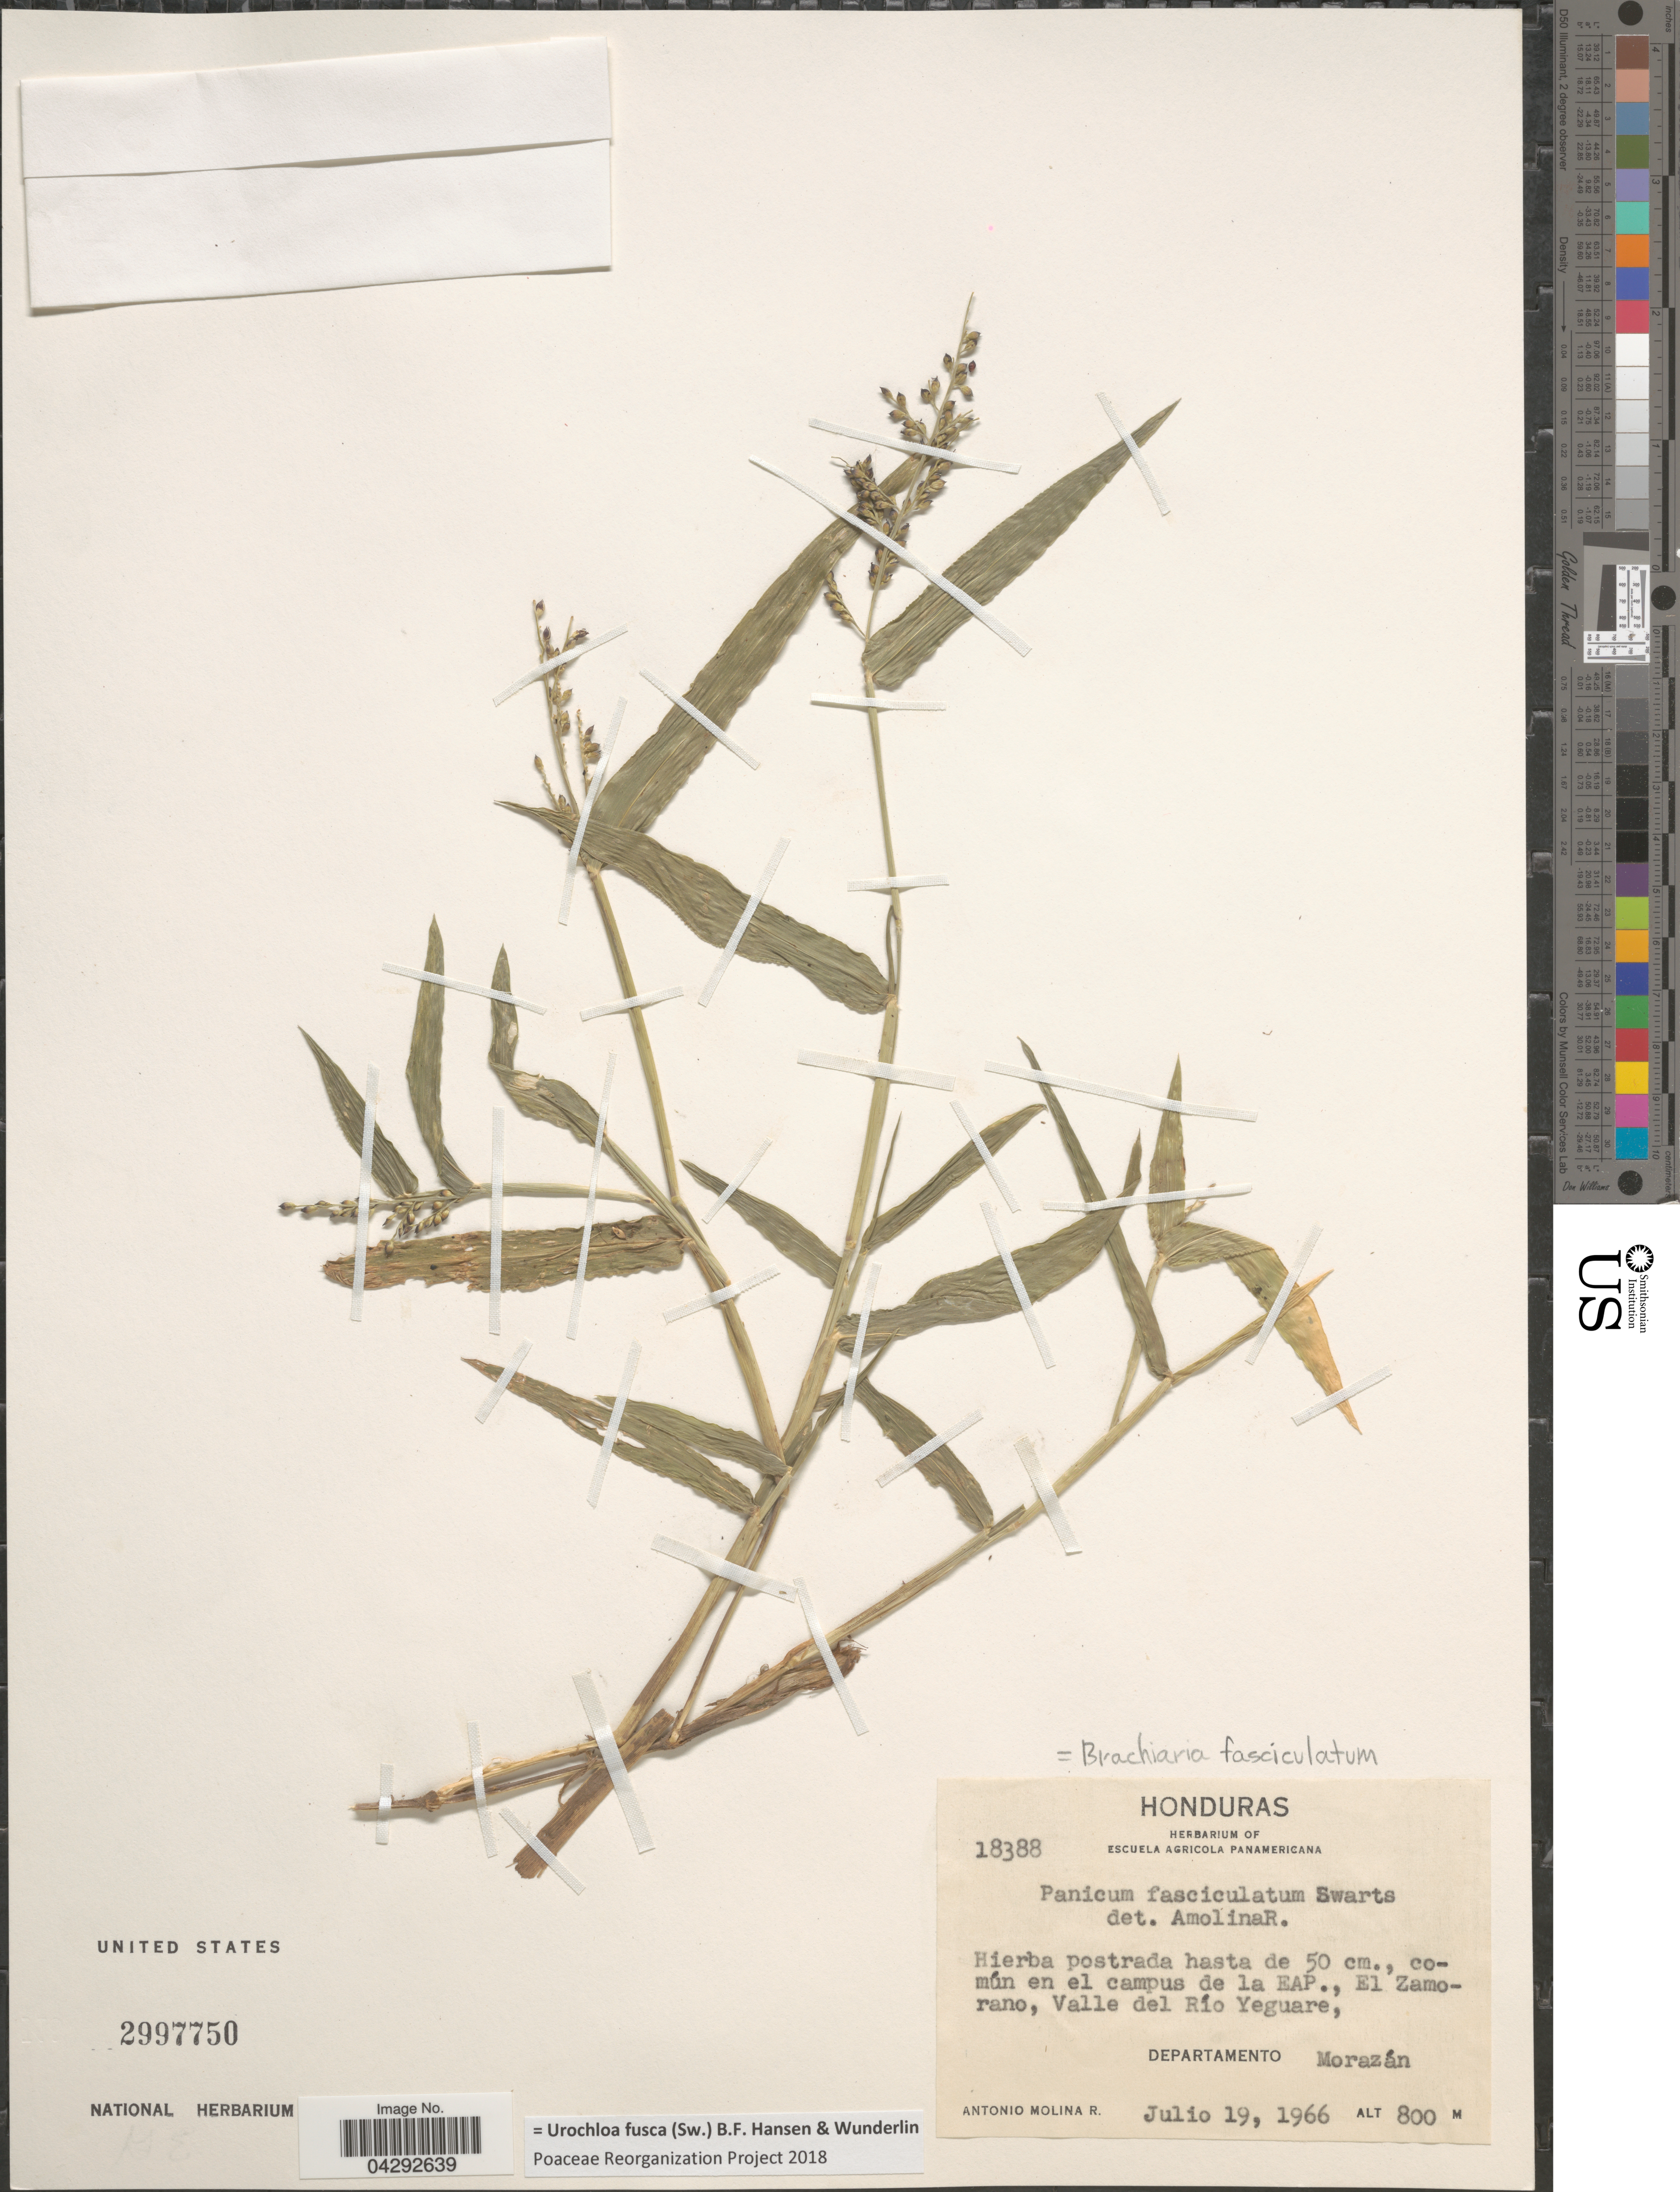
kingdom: Plantae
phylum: Tracheophyta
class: Liliopsida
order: Poales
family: Poaceae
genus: Urochloa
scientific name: Urochloa fusca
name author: (Sw.) B.F. Hansen & Wunderlin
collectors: A. Molina R.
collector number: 18388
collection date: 1966-07-19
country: Honduras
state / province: Fco. Morazán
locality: Común en el campus de la EAP., El Zamorano, Valle del Río Teguare, Departamento Morazán.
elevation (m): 800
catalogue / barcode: US 2997750